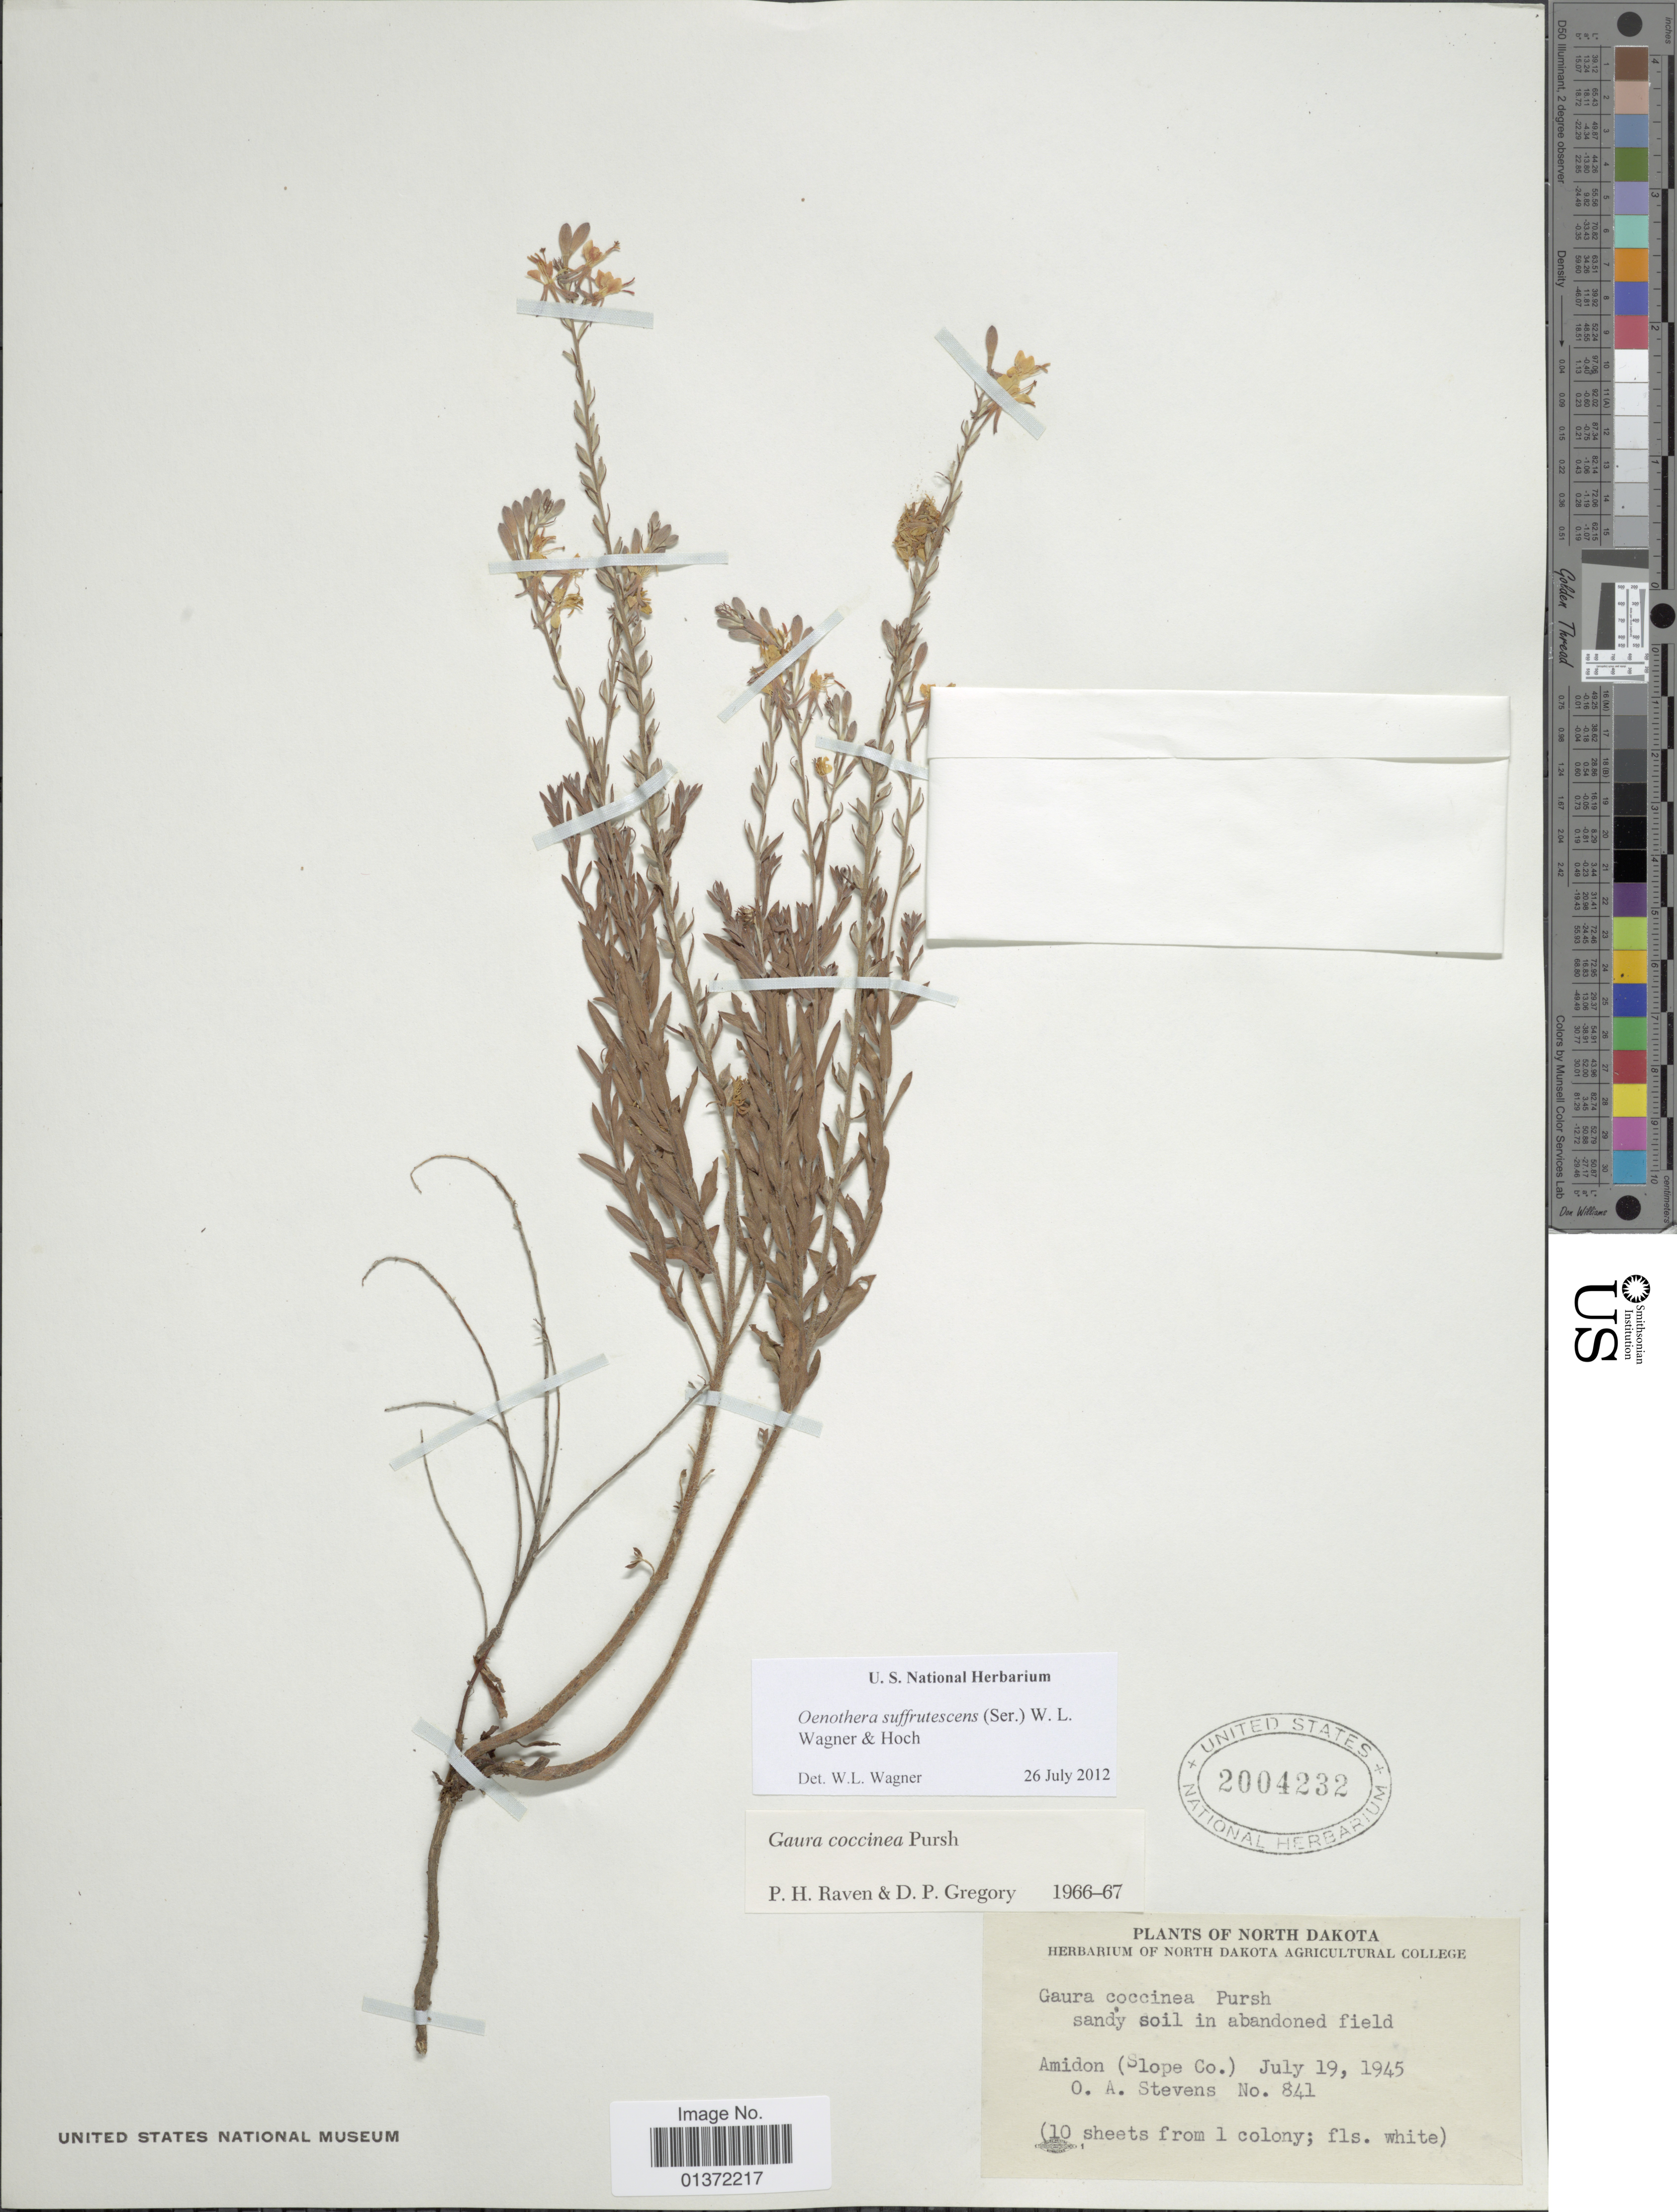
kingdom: Plantae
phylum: Tracheophyta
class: Magnoliopsida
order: Myrtales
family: Onagraceae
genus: Oenothera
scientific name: Oenothera suffrutescens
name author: (Ser.) W.L. Wagner & Hoch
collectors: O. A. Stevens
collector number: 841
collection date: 1945-07-19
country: United States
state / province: North Dakota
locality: Amidon (Slope Co.)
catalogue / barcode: US 2004232